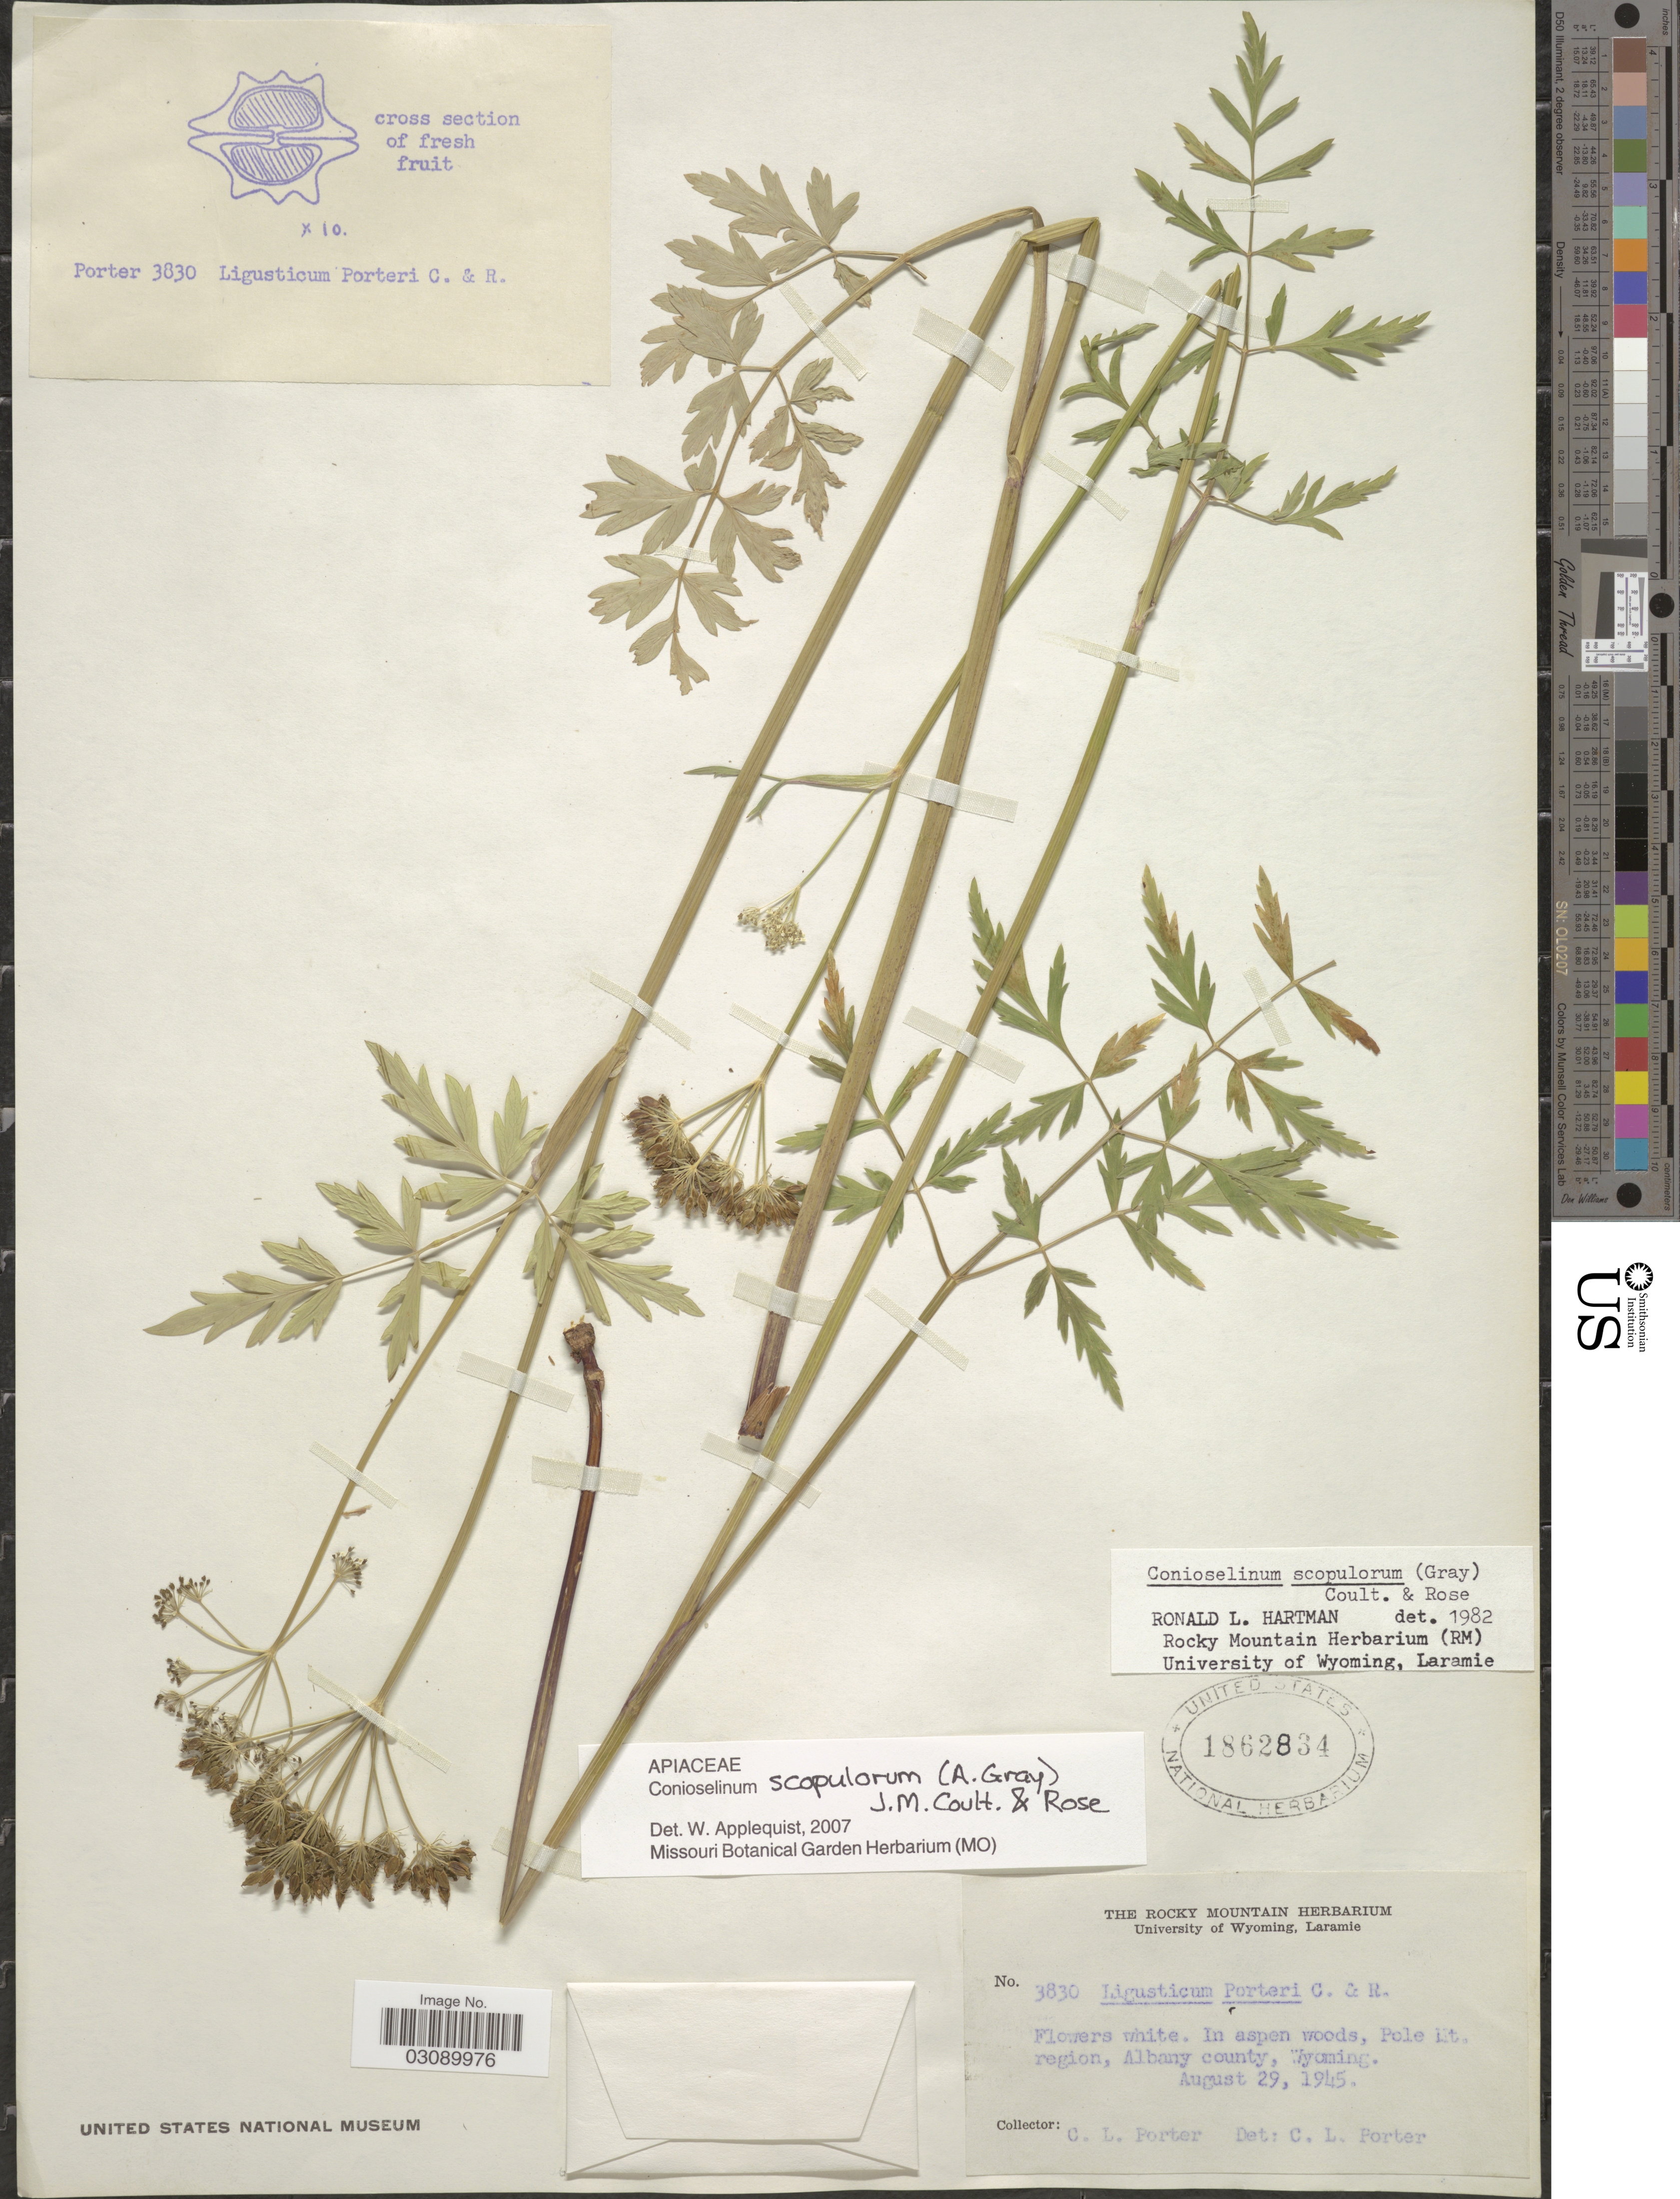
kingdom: Plantae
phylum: Tracheophyta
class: Magnoliopsida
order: Apiales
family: Apiaceae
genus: Conioselinum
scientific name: Conioselinum scopulorum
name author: (A. Gray) J.M. Coult. & Rose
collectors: C. L. Porter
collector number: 3830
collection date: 1945-08-29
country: United States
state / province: Wyoming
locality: In aspen woods, Pole Mt. region, Albany county.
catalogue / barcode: US 1862834